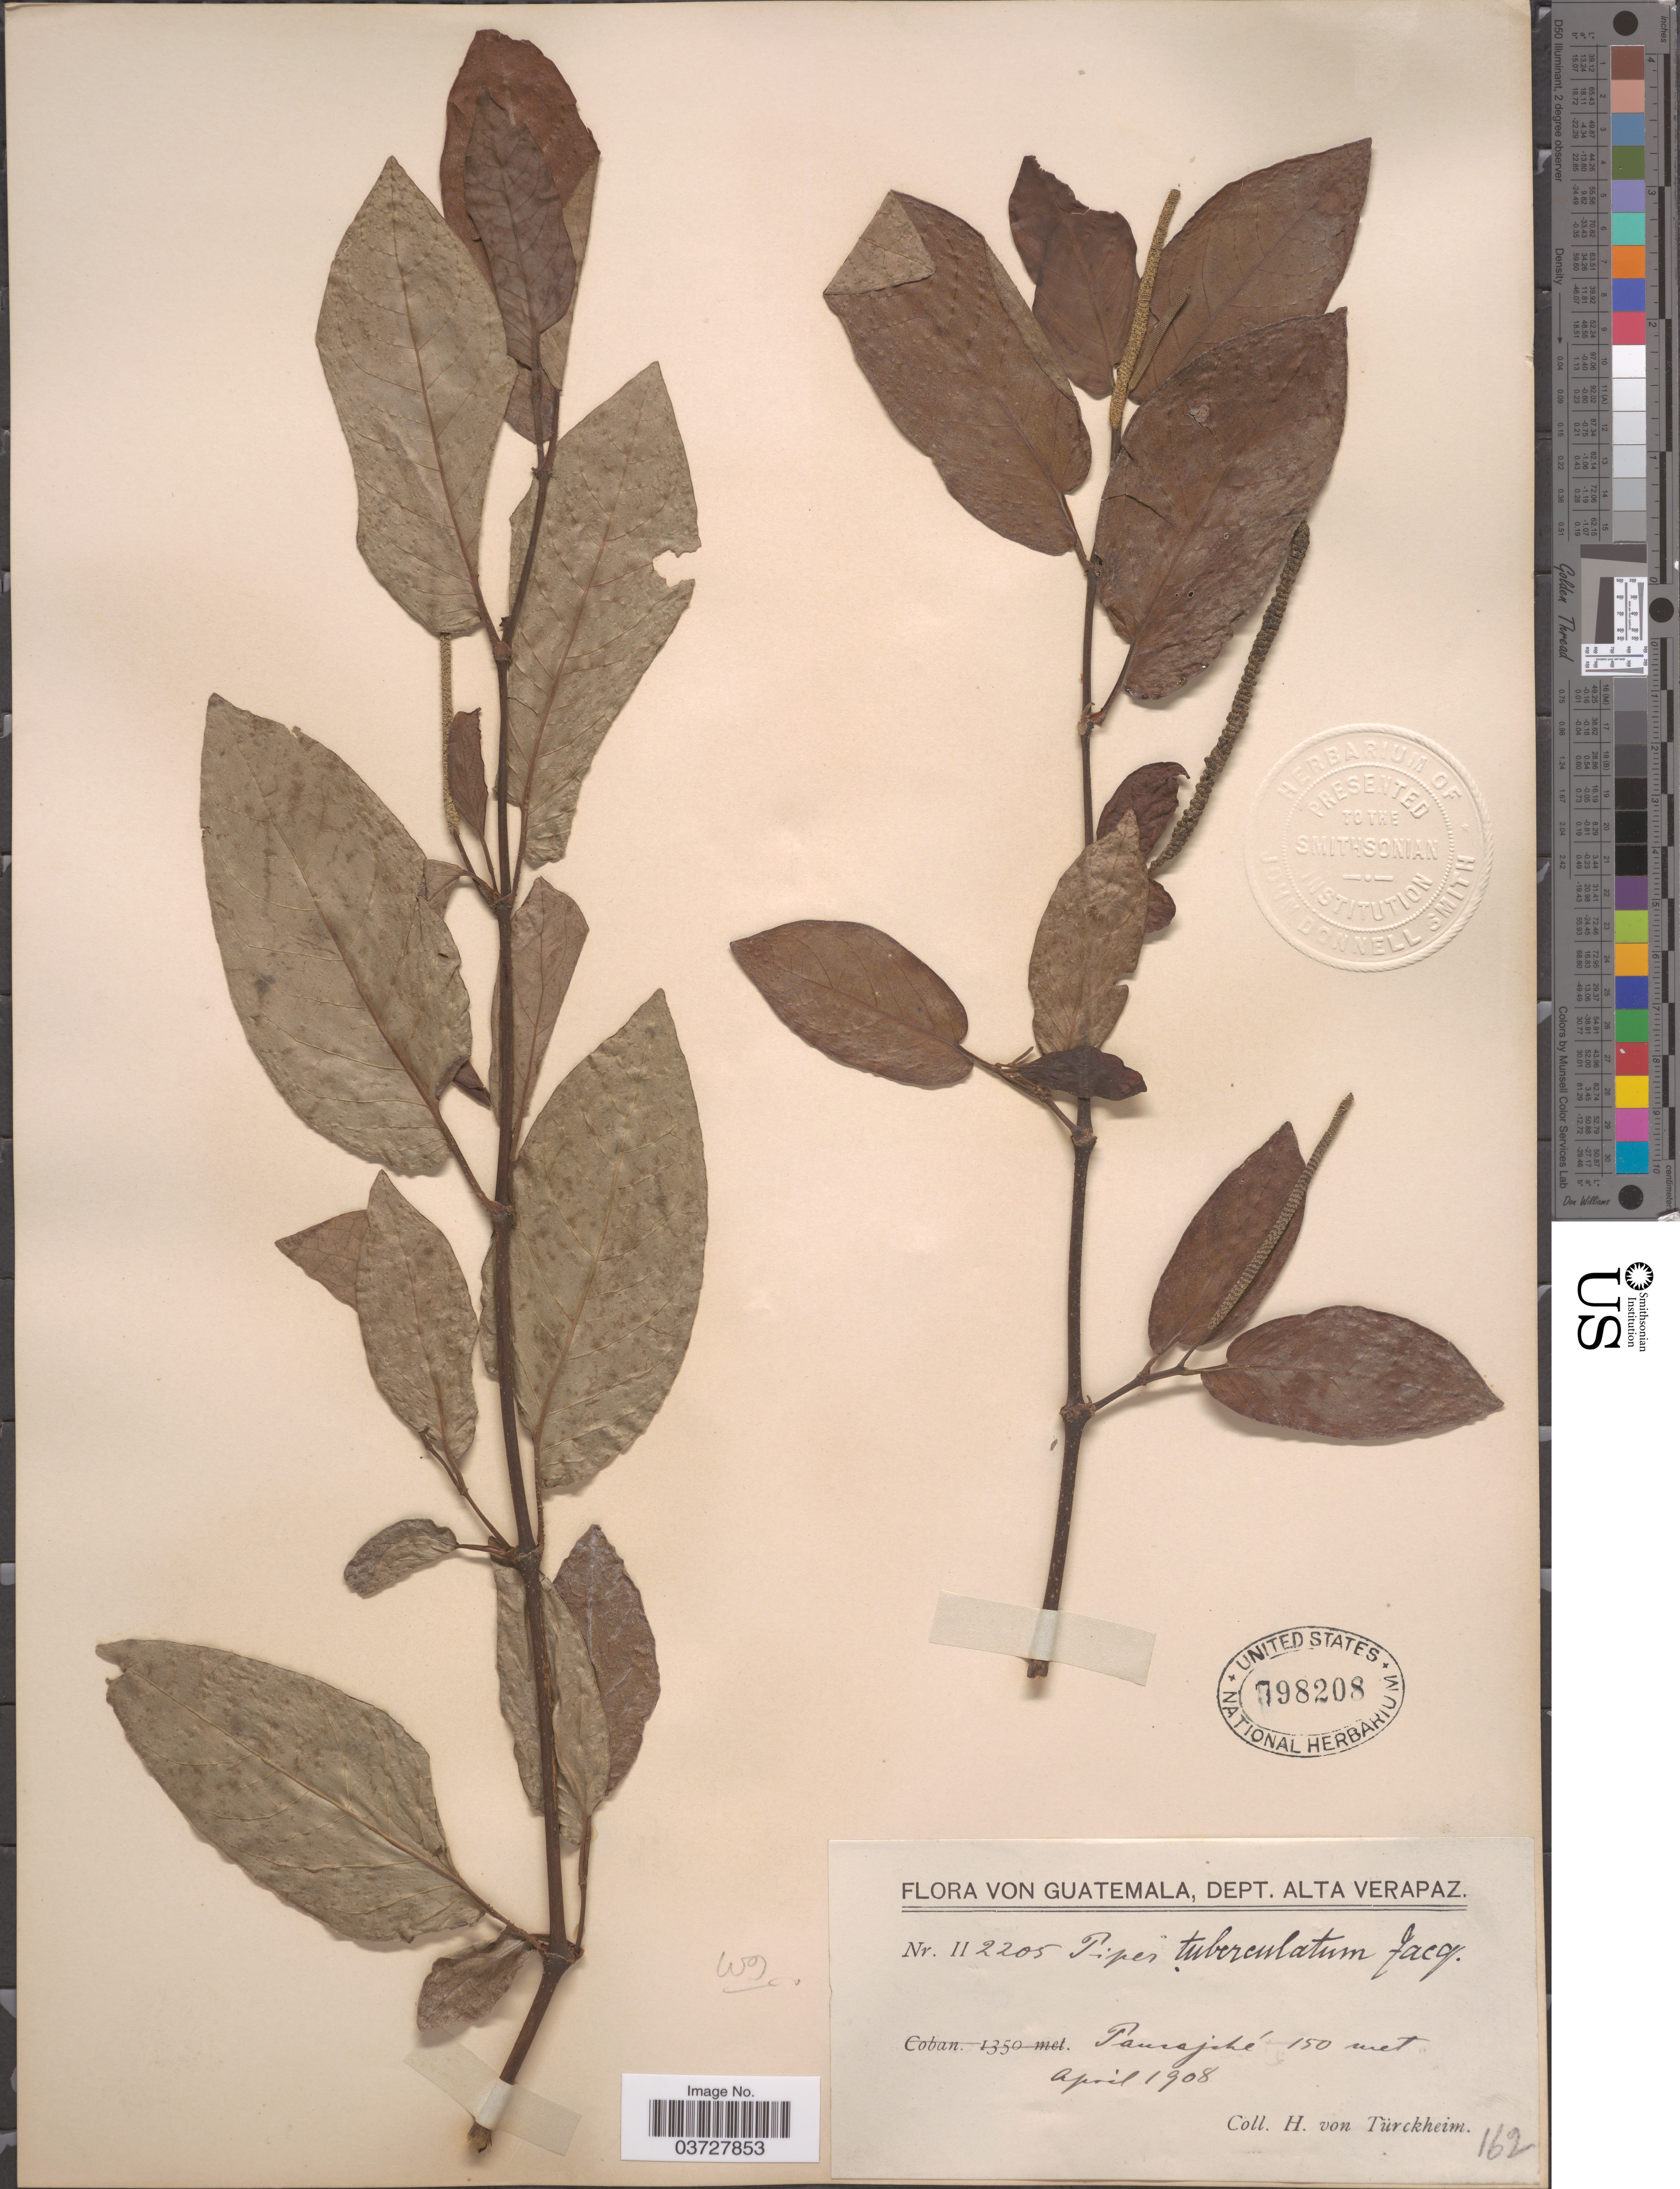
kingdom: Plantae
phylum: Tracheophyta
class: Magnoliopsida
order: Piperales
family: Piperaceae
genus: Piper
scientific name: Piper tuberculatum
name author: Jacq.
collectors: H. von Türckheim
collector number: II2205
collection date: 1908-04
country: Guatemala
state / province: Alta Verapaz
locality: Dept. Alta Verapaz. Pancajché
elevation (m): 150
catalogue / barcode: US 798208